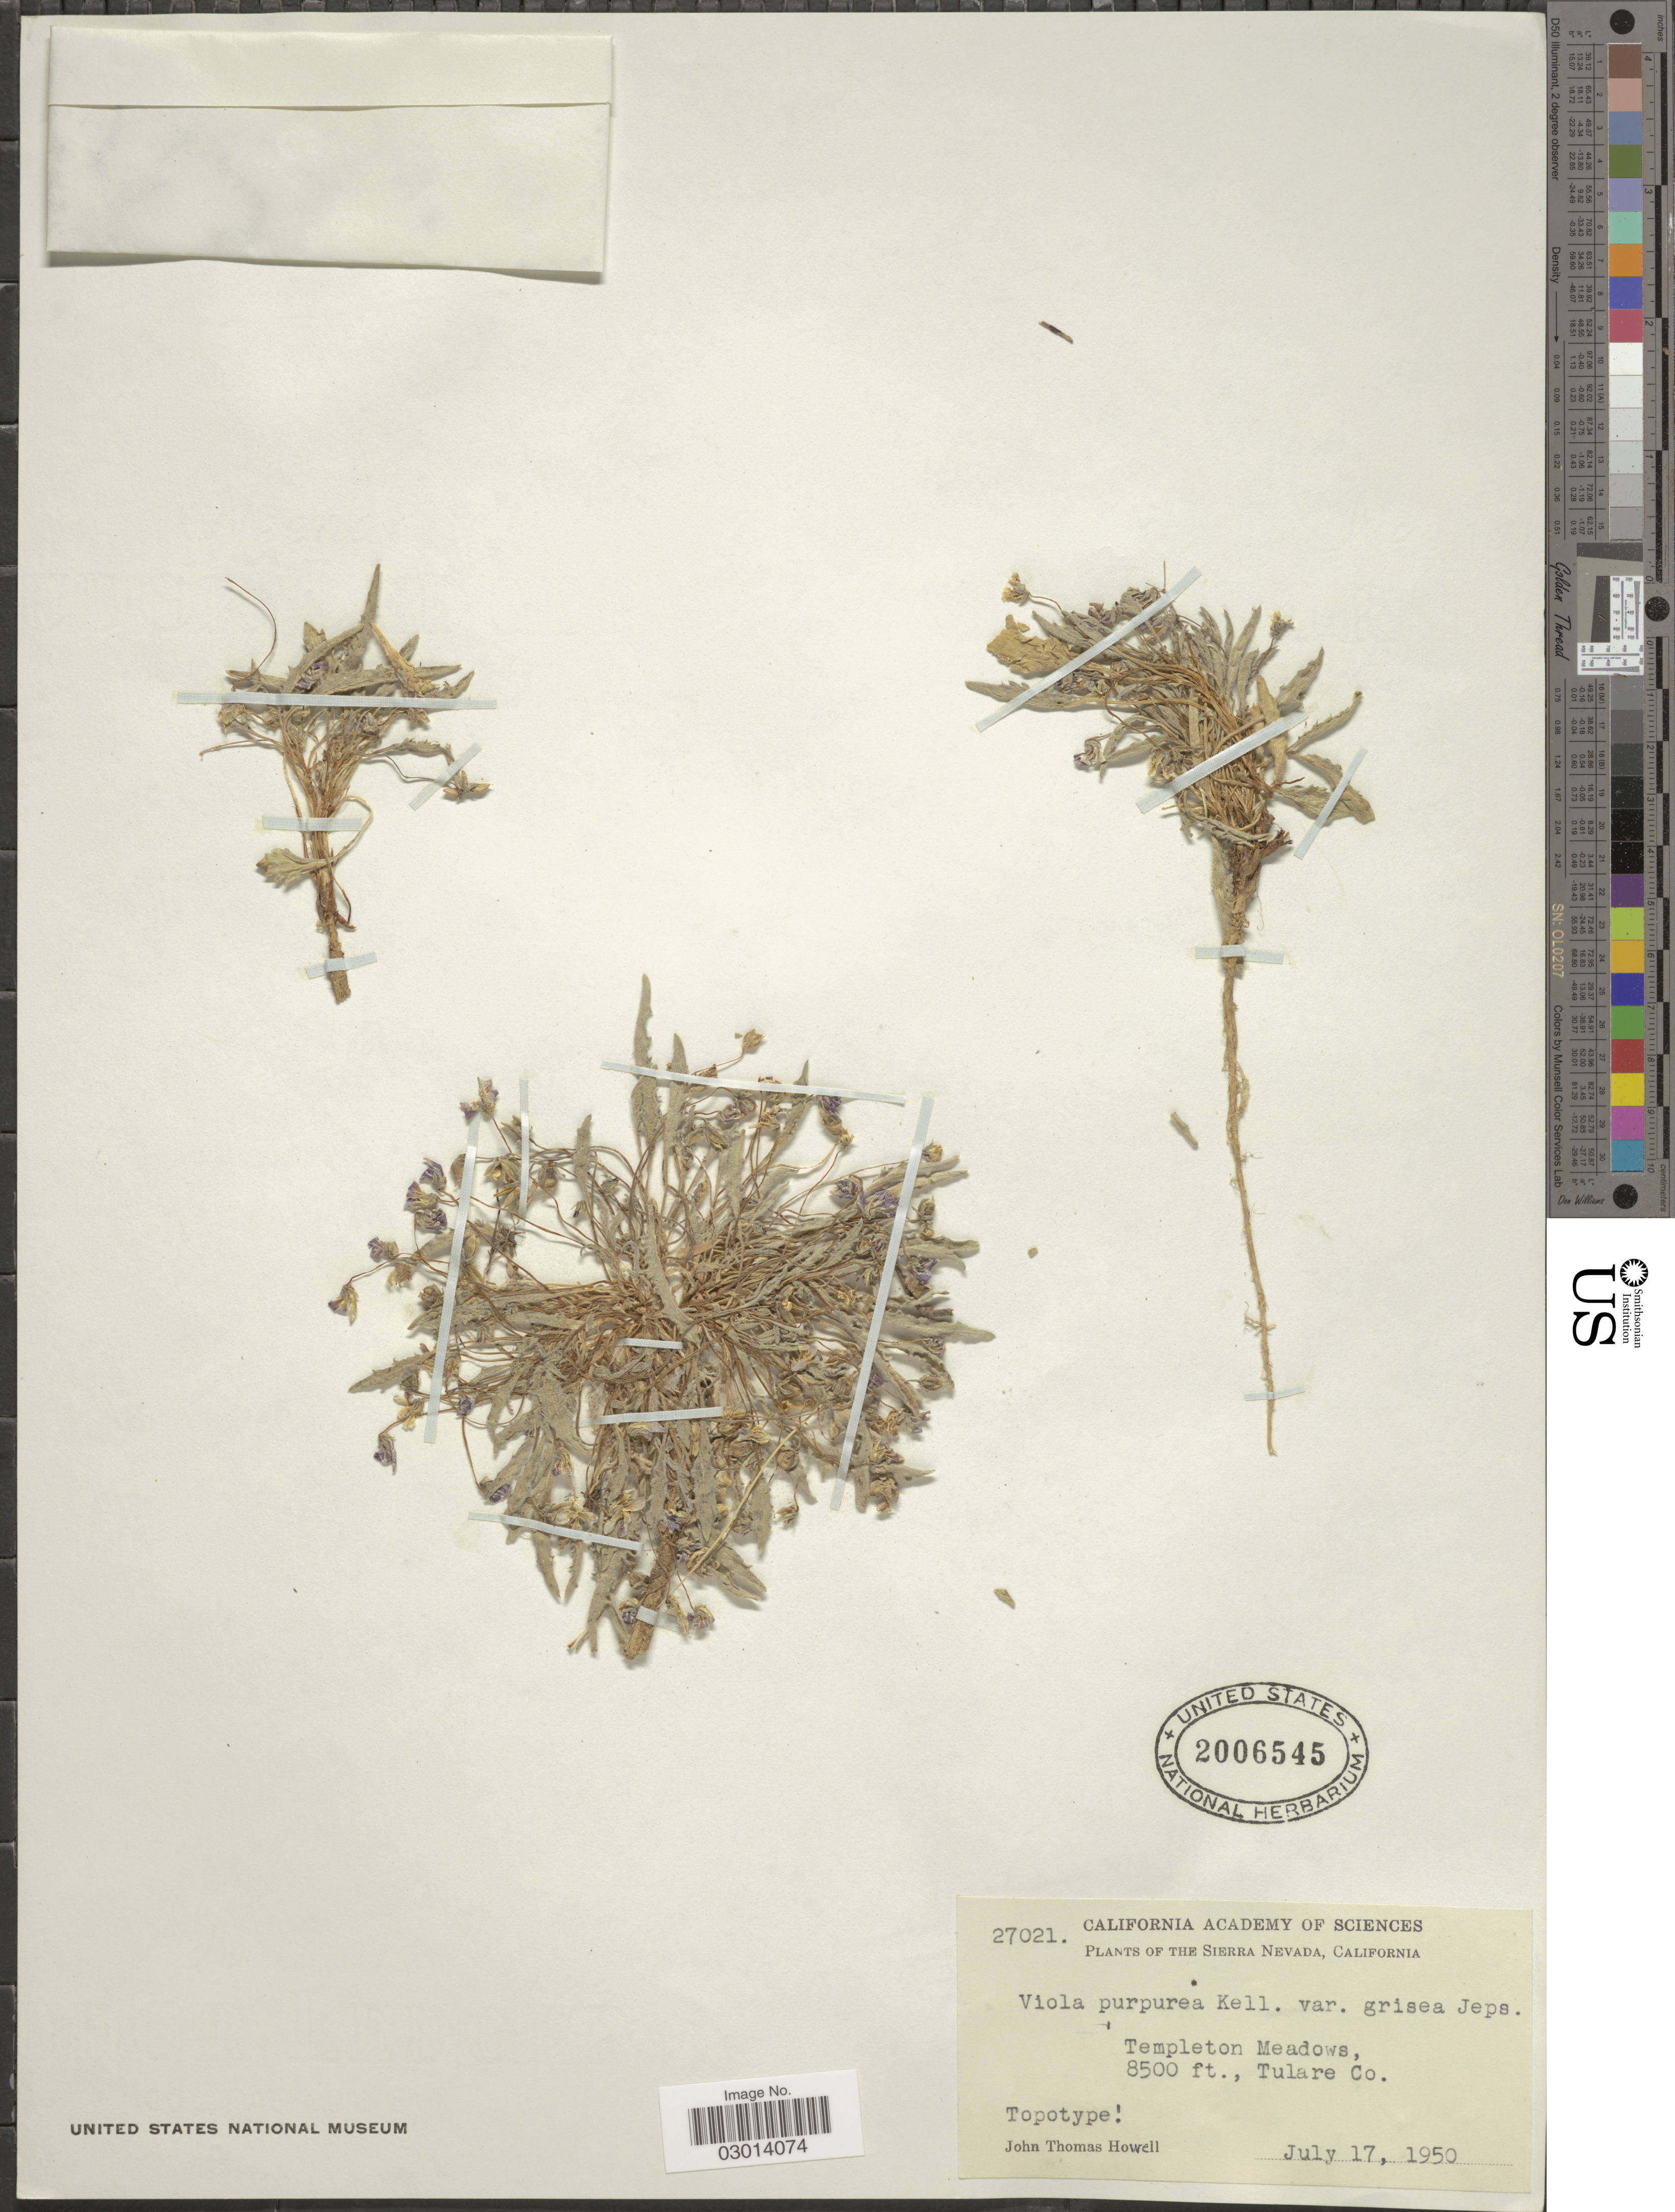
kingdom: Plantae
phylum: Tracheophyta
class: Magnoliopsida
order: Malpighiales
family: Violaceae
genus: Viola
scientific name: Viola purpurea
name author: Kellogg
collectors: J. T. Howell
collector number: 27021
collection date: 1950-07-17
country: United States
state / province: California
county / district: Tulare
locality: Sierra Nevada. Templeton Meadows, Tulare Co.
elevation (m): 2591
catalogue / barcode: US 2006545